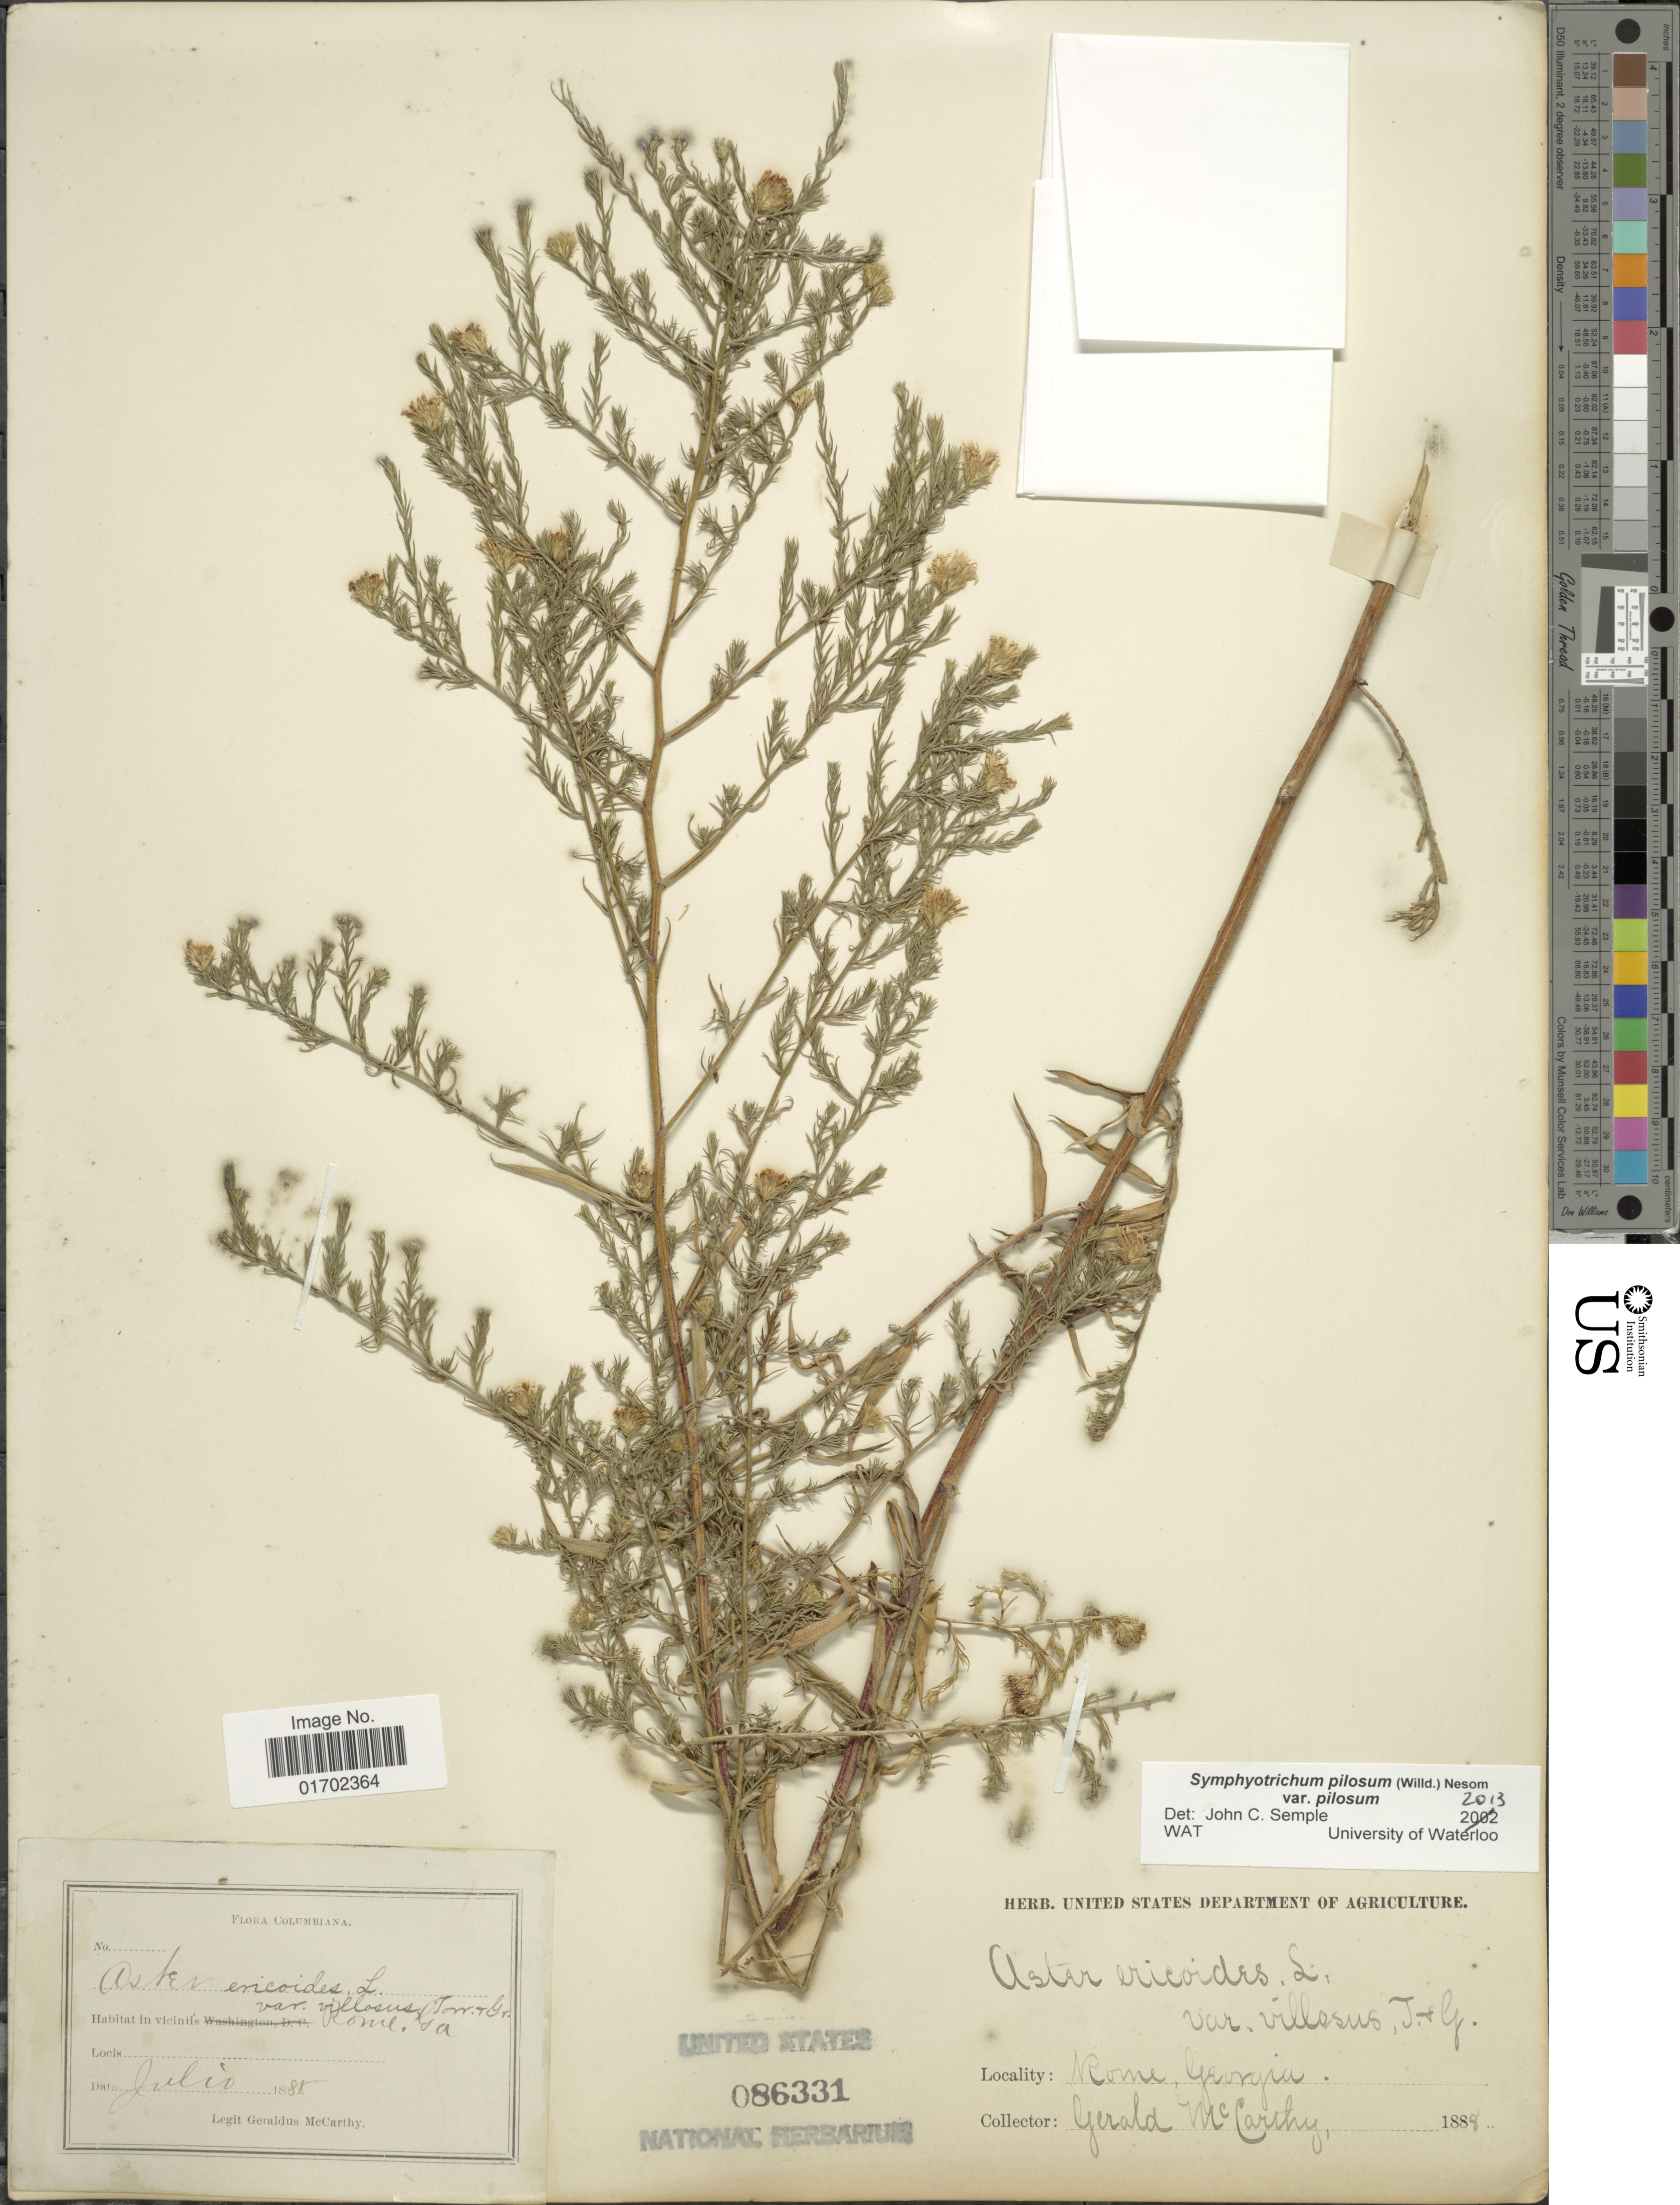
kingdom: Plantae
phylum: Tracheophyta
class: Magnoliopsida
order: Asterales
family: Asteraceae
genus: Symphyotrichum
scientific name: Symphyotrichum pilosum var. pilosum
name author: (Willd.) G.L. Nesom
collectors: M. McCarthy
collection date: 1888-07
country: United States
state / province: Georgia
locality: Rome, Georgia.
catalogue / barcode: US 86331